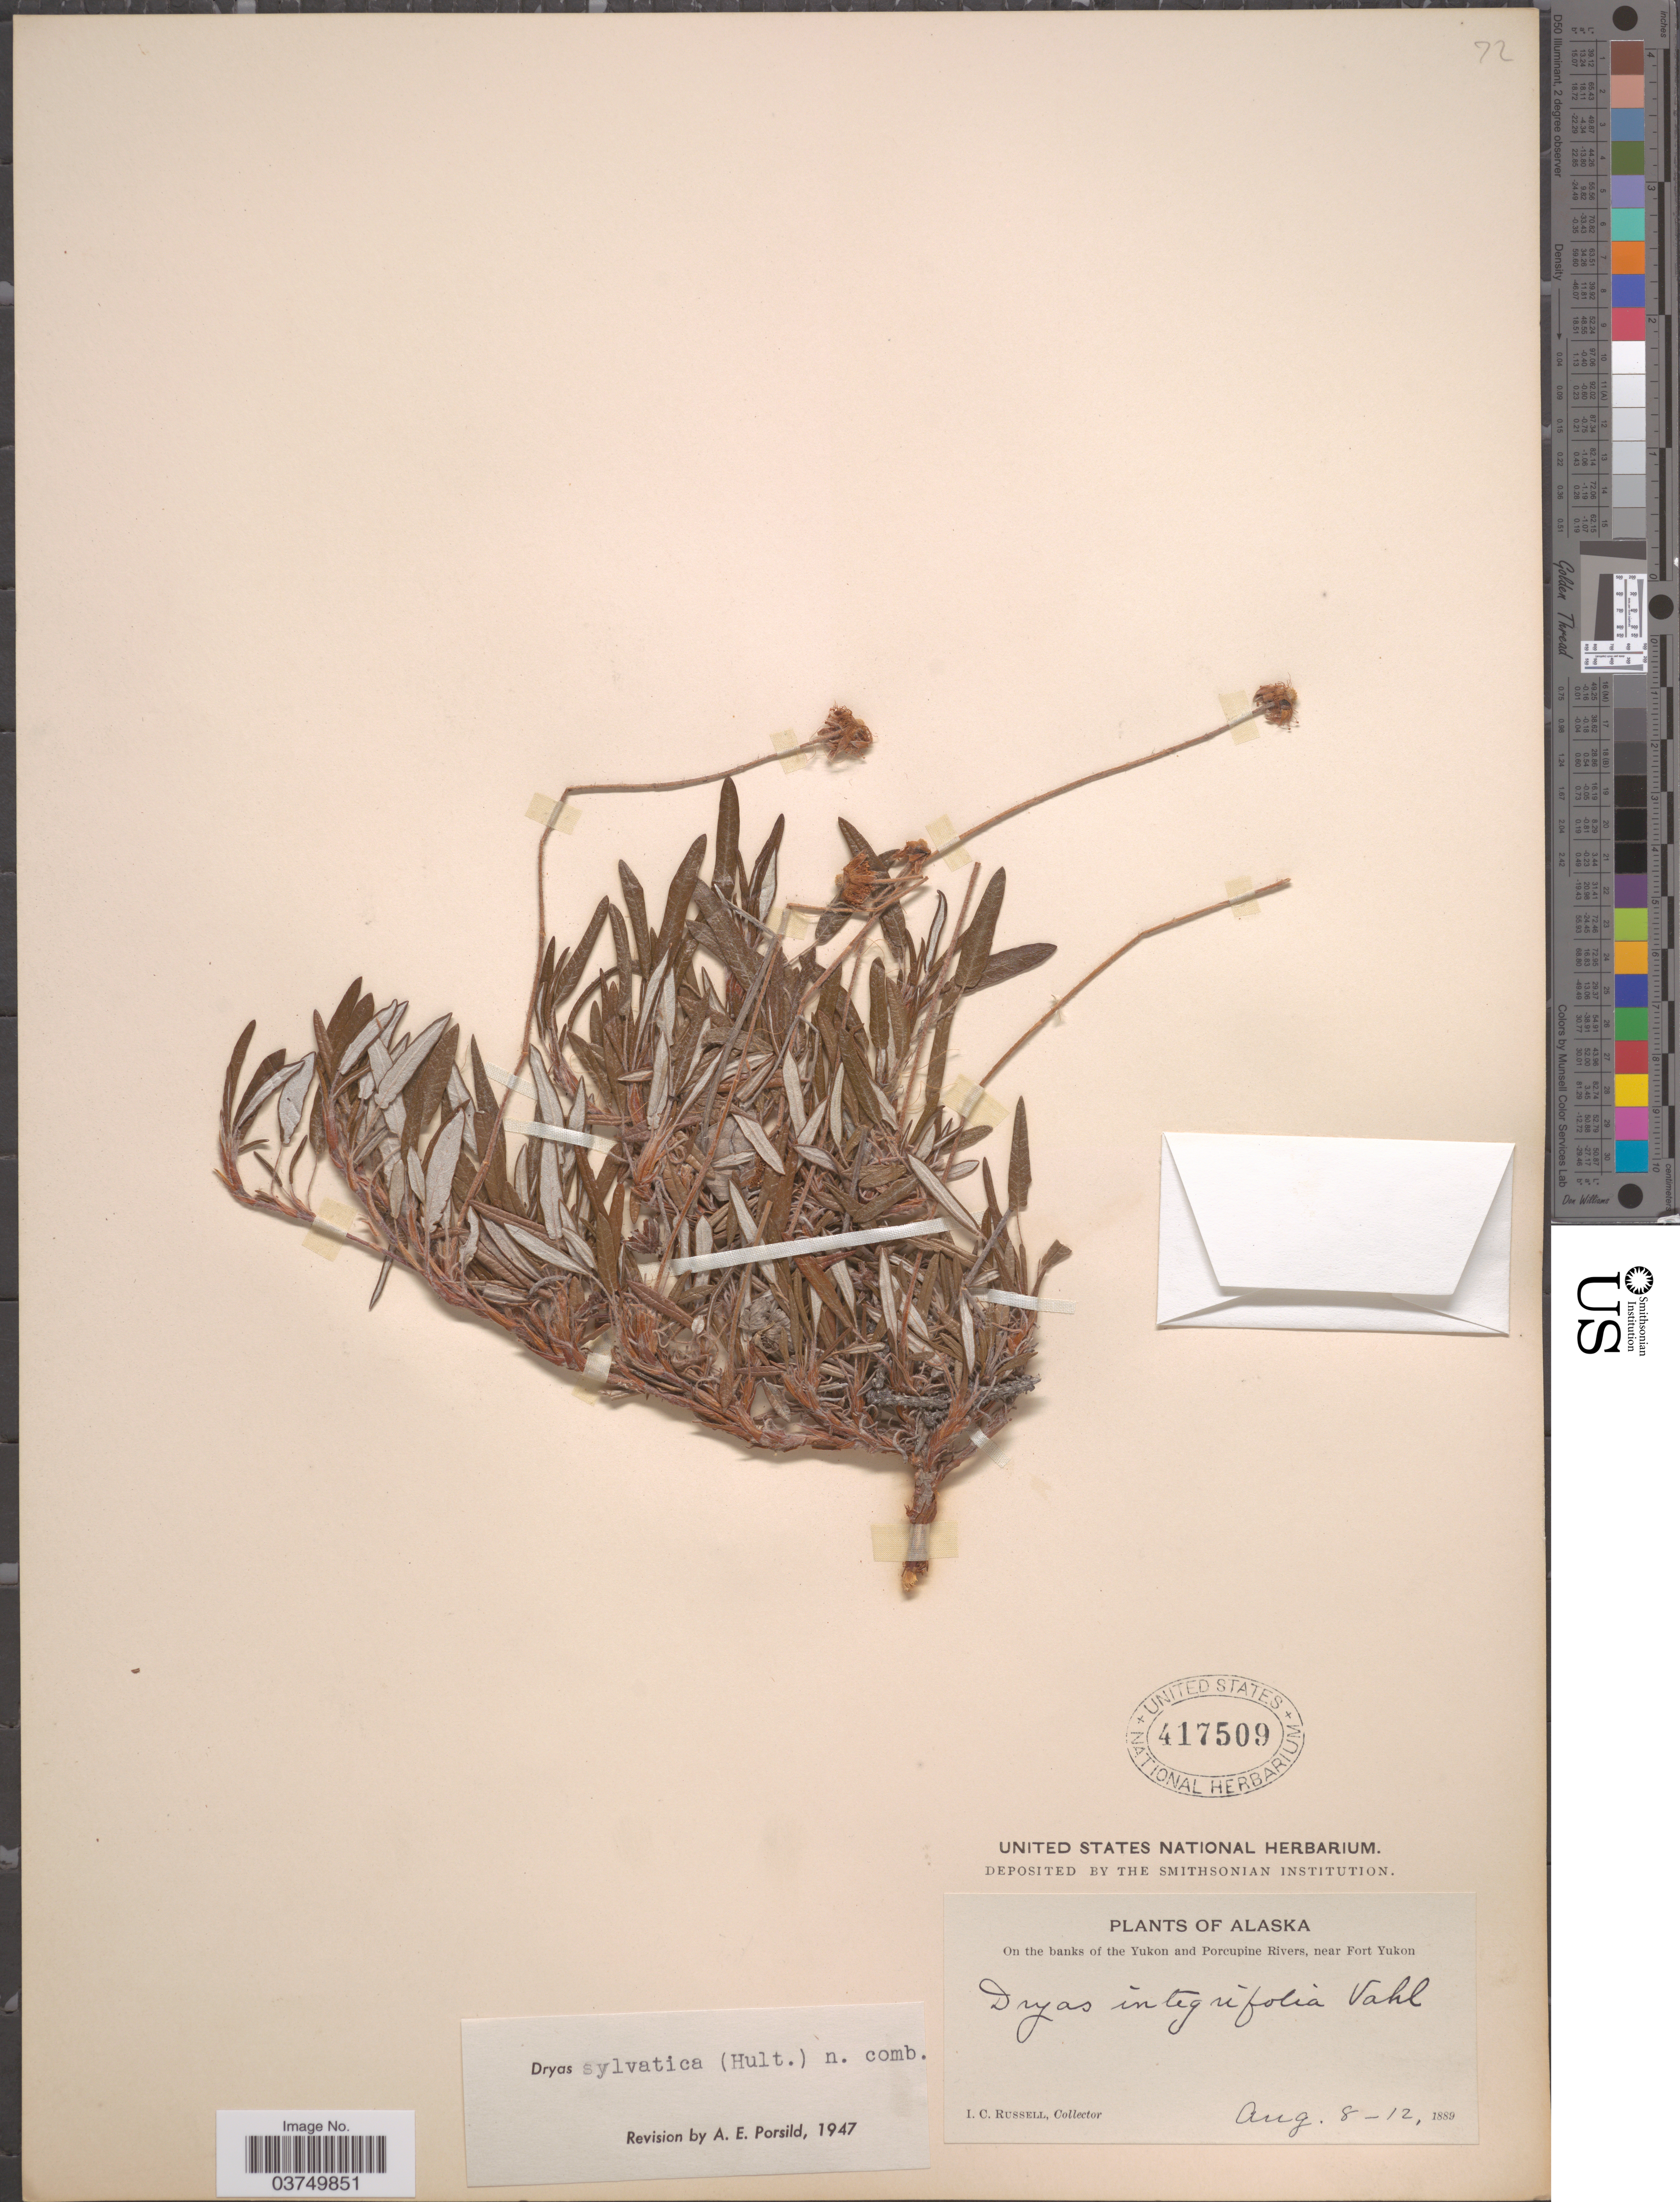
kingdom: Plantae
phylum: Tracheophyta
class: Magnoliopsida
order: Rosales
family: Rosaceae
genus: Dryas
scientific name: Dryas sylvatica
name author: (Hultén) A.E. Porsild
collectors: I. C. Russell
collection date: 1889-08-08/1889-08-12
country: United States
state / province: Alaska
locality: On the banks of the Yukon and Porcupine Rivers, near Fort Yukon.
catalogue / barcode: US 417509